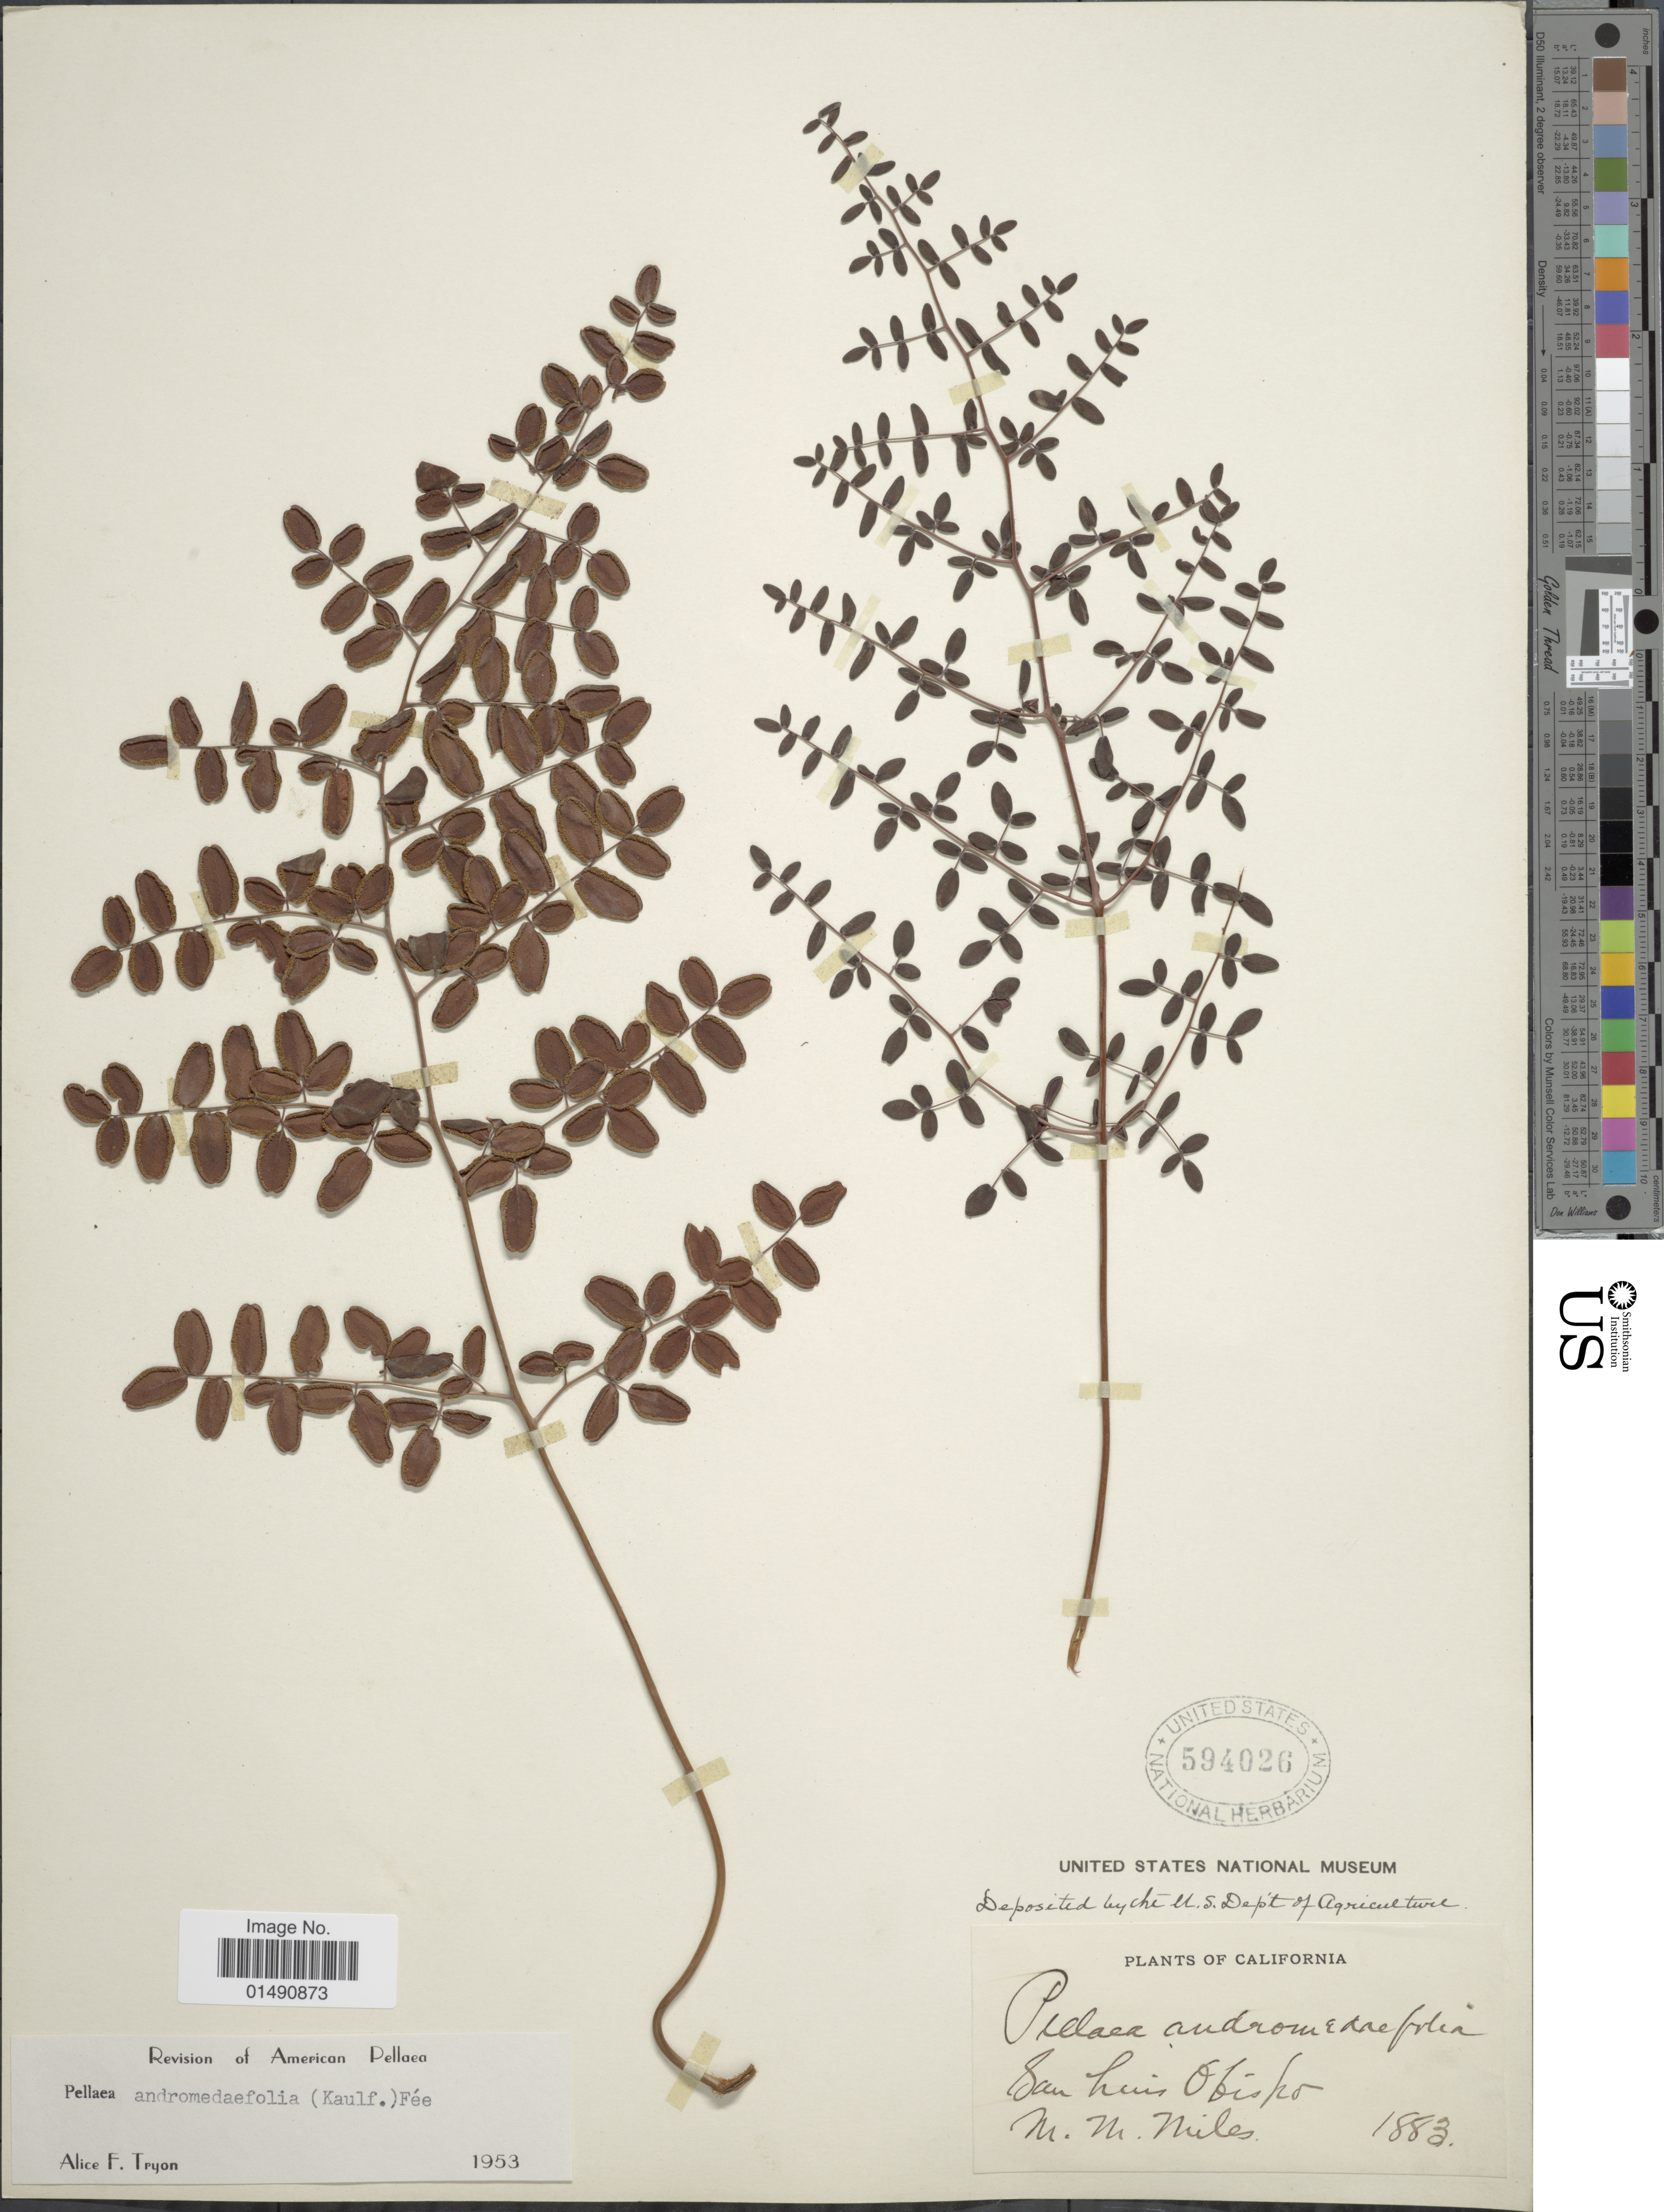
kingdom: Plantae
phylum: Tracheophyta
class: Polypodiopsida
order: Polypodiales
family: Pteridaceae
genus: Pellaea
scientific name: Pellaea andromedifolia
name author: (Kaulf.) Fée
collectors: M. Miles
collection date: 1883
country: United States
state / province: California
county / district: San Luis Obispo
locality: San Luis Obispo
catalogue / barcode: US 594026